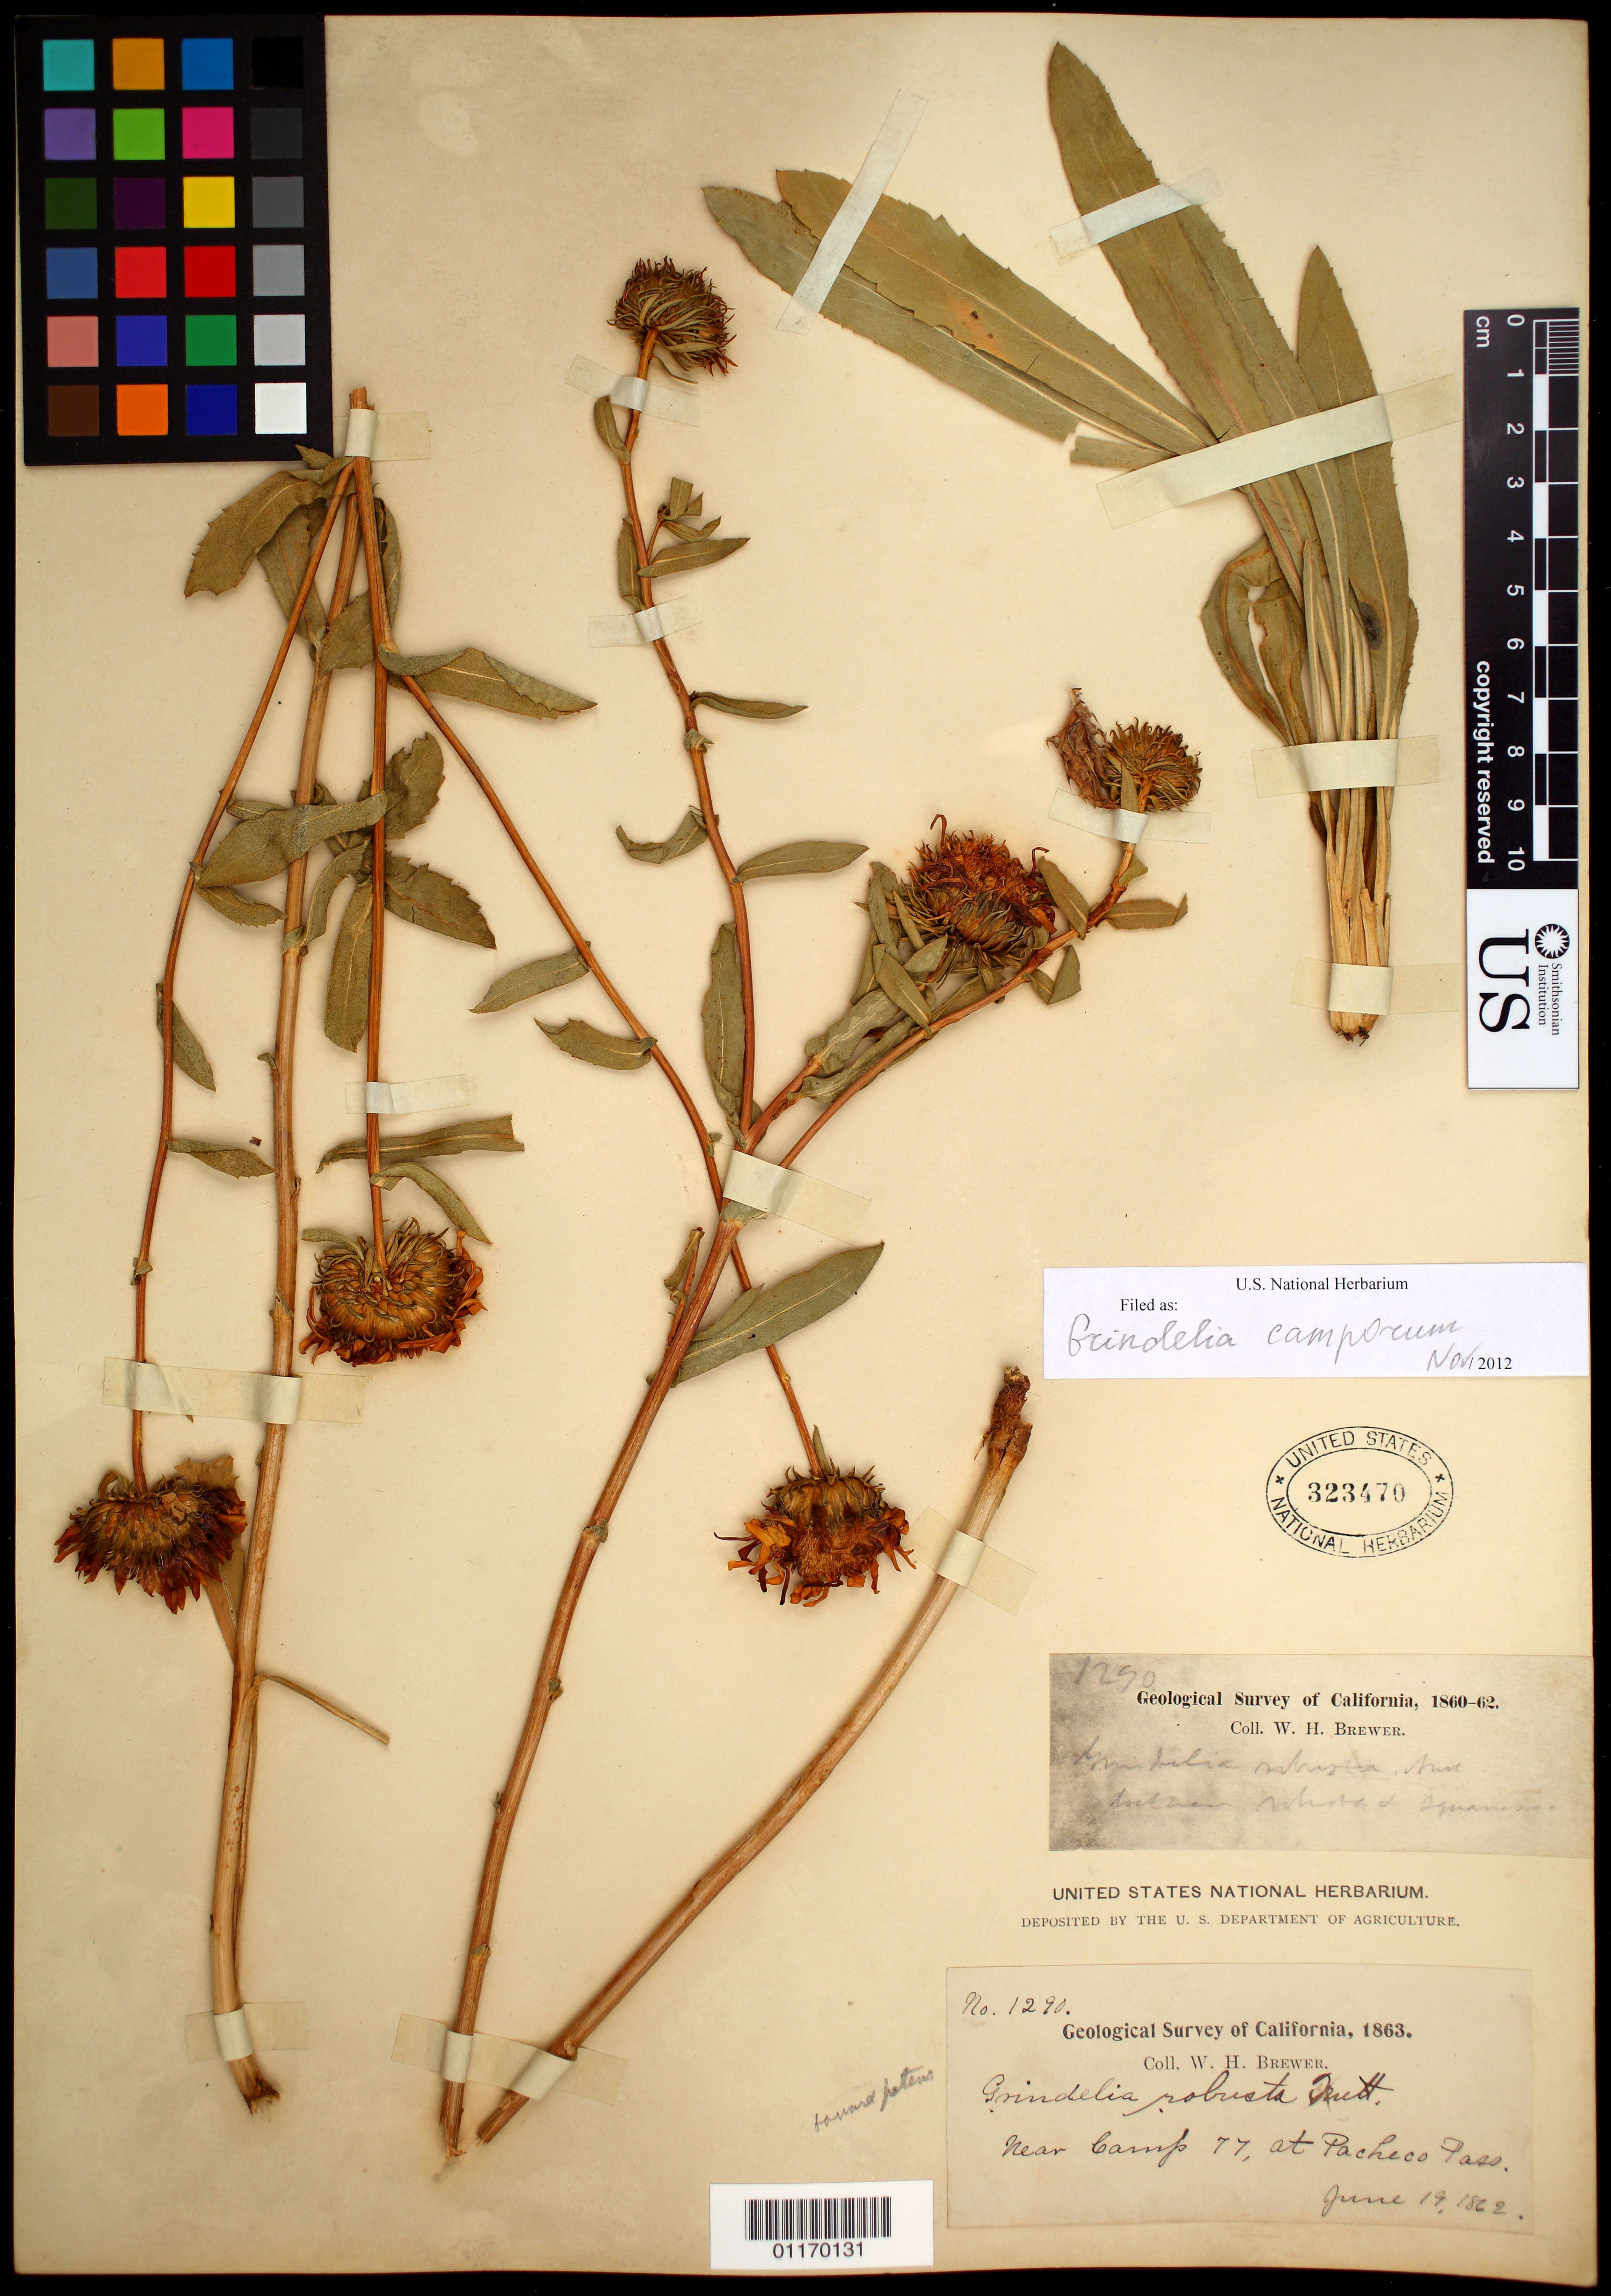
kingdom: Plantae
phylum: Tracheophyta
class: Magnoliopsida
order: Asterales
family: Asteraceae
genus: Grindelia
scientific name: Grindelia camporum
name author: Greene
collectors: W. H. Brewer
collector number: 1290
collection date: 1862-06-19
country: United States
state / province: California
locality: near Camp 77, at Pacheco Pass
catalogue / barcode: US 323470